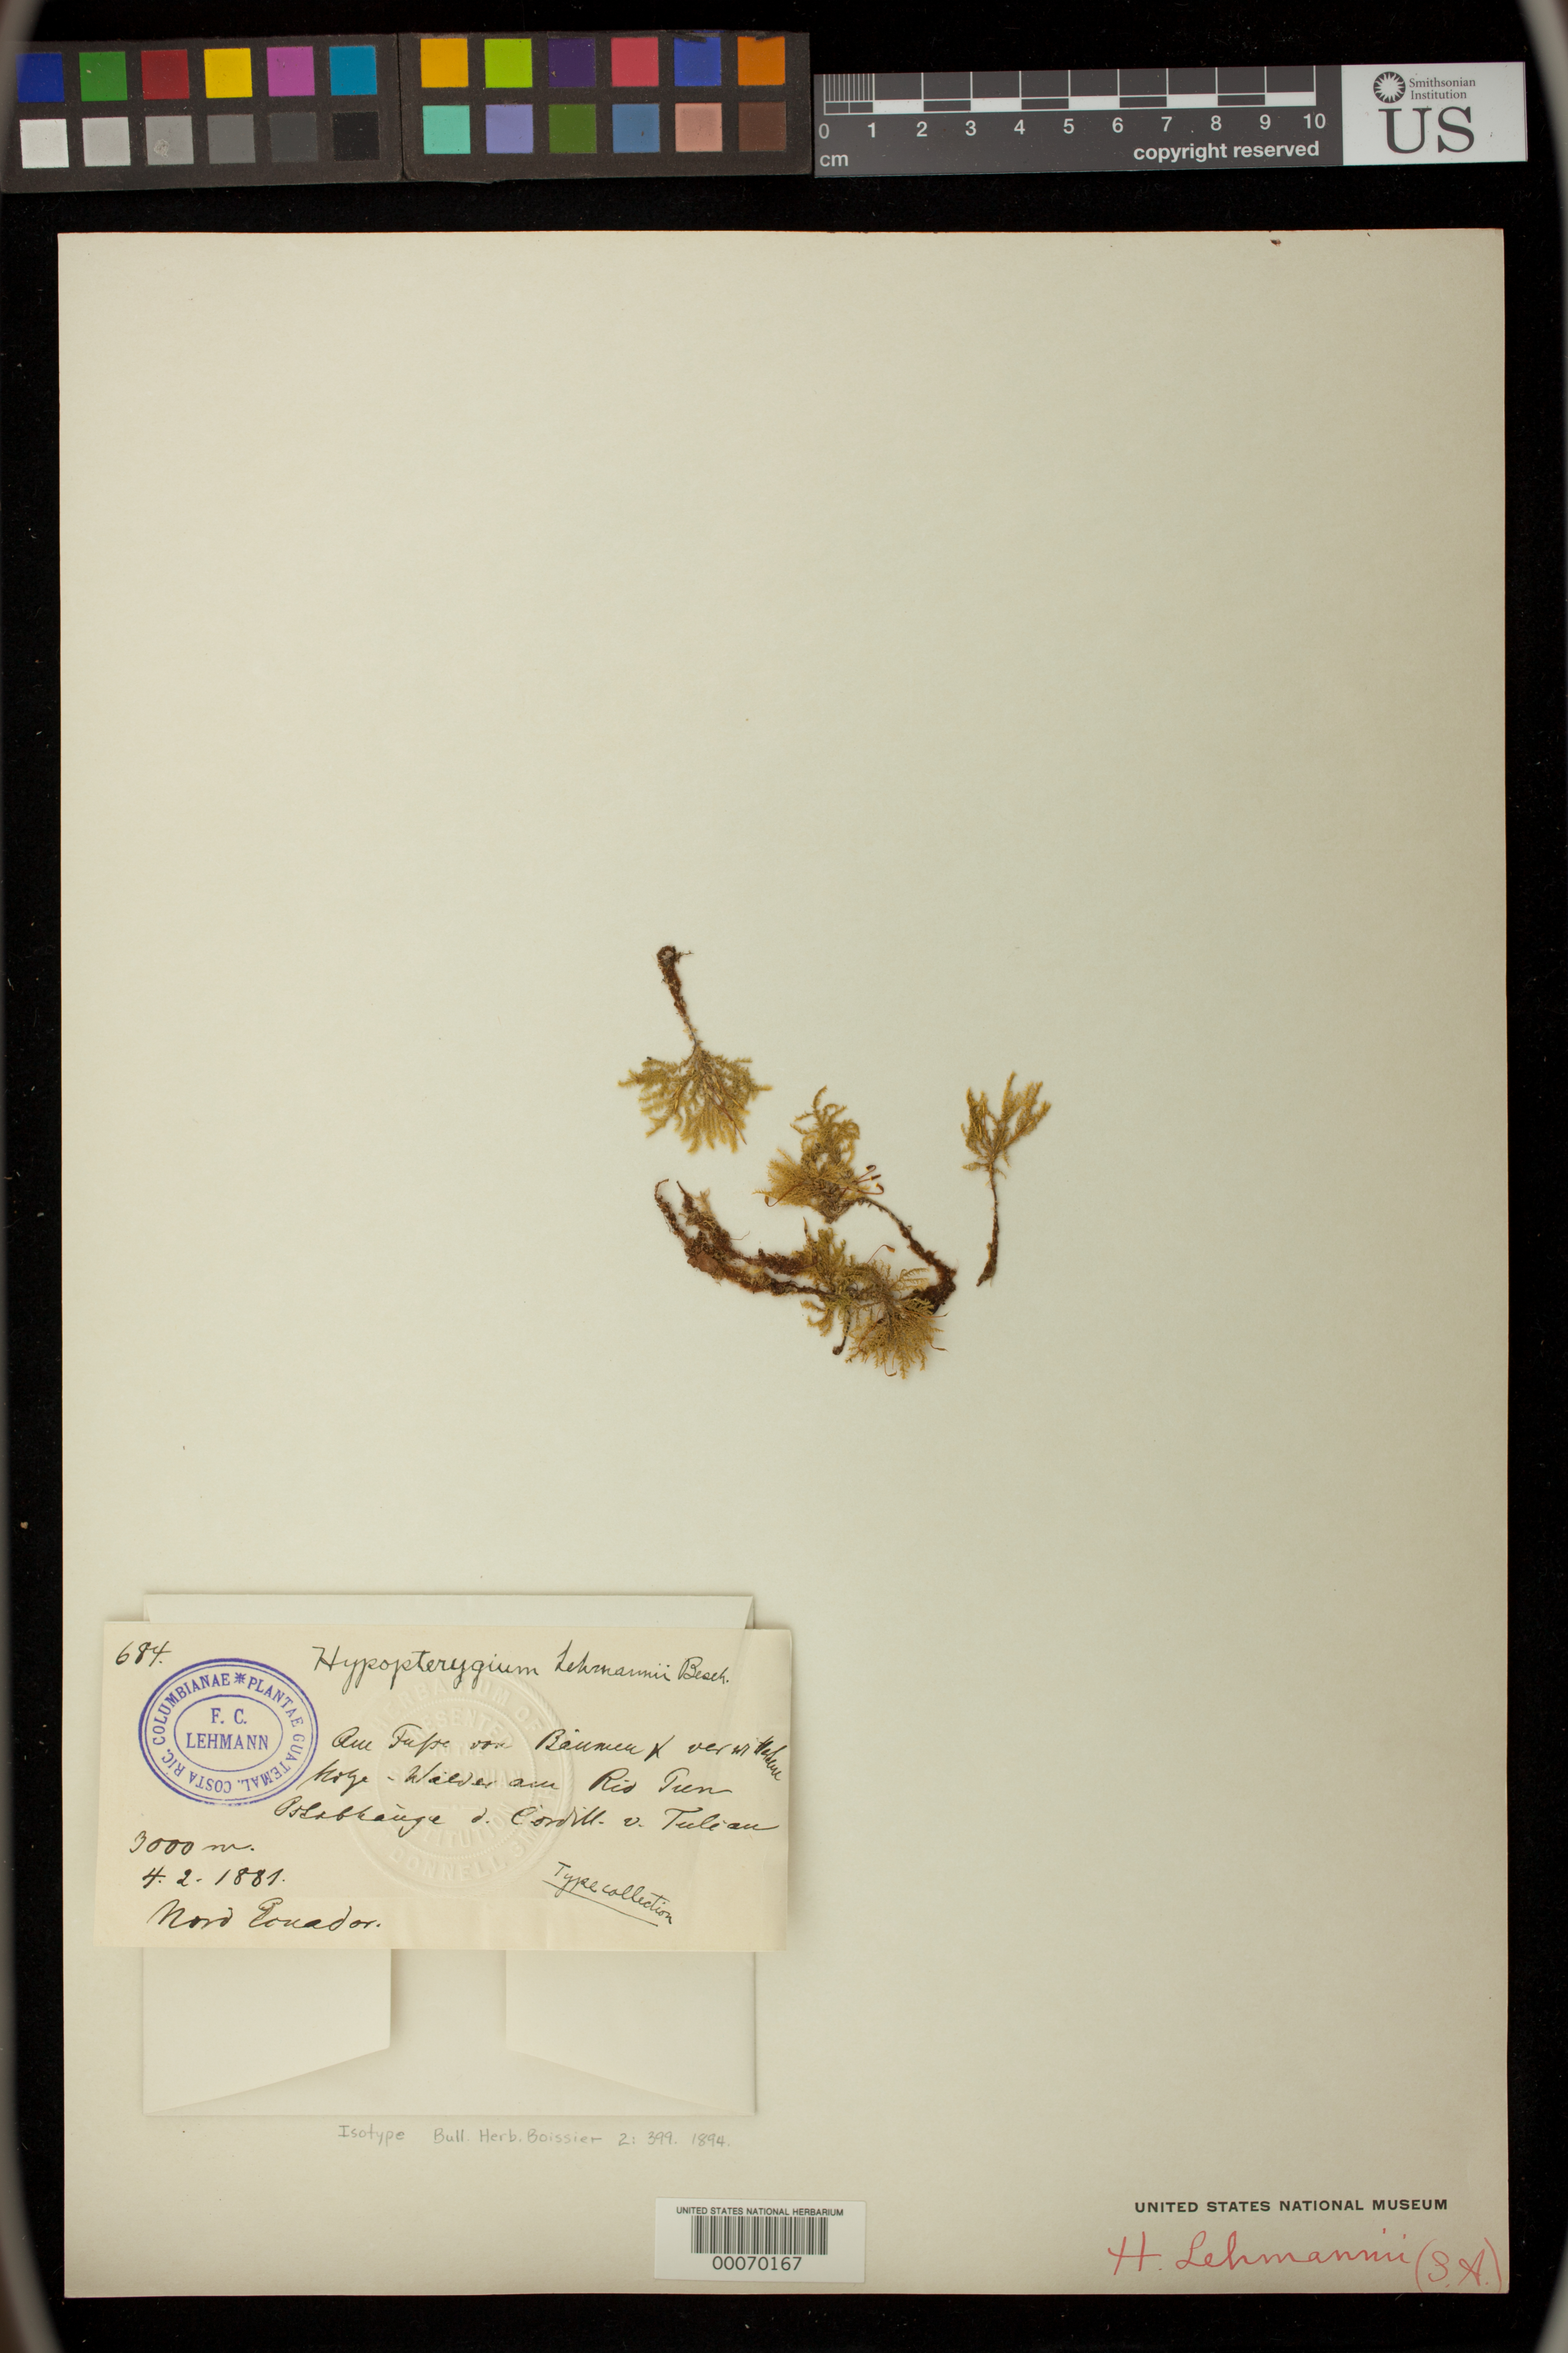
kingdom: Plantae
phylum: Bryophyta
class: Bryopsida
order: Hypopterygiales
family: Hypopterygiaceae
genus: Hypopterygium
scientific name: Hypopterygium lehmannii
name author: Besch.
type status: Isotype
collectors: F. C. Lehmann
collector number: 684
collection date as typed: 04 Feb 1881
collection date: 1881-02-04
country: Ecuador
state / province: Carchi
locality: Rio Pun, E slope of Tulcan Cordillera.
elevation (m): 3000